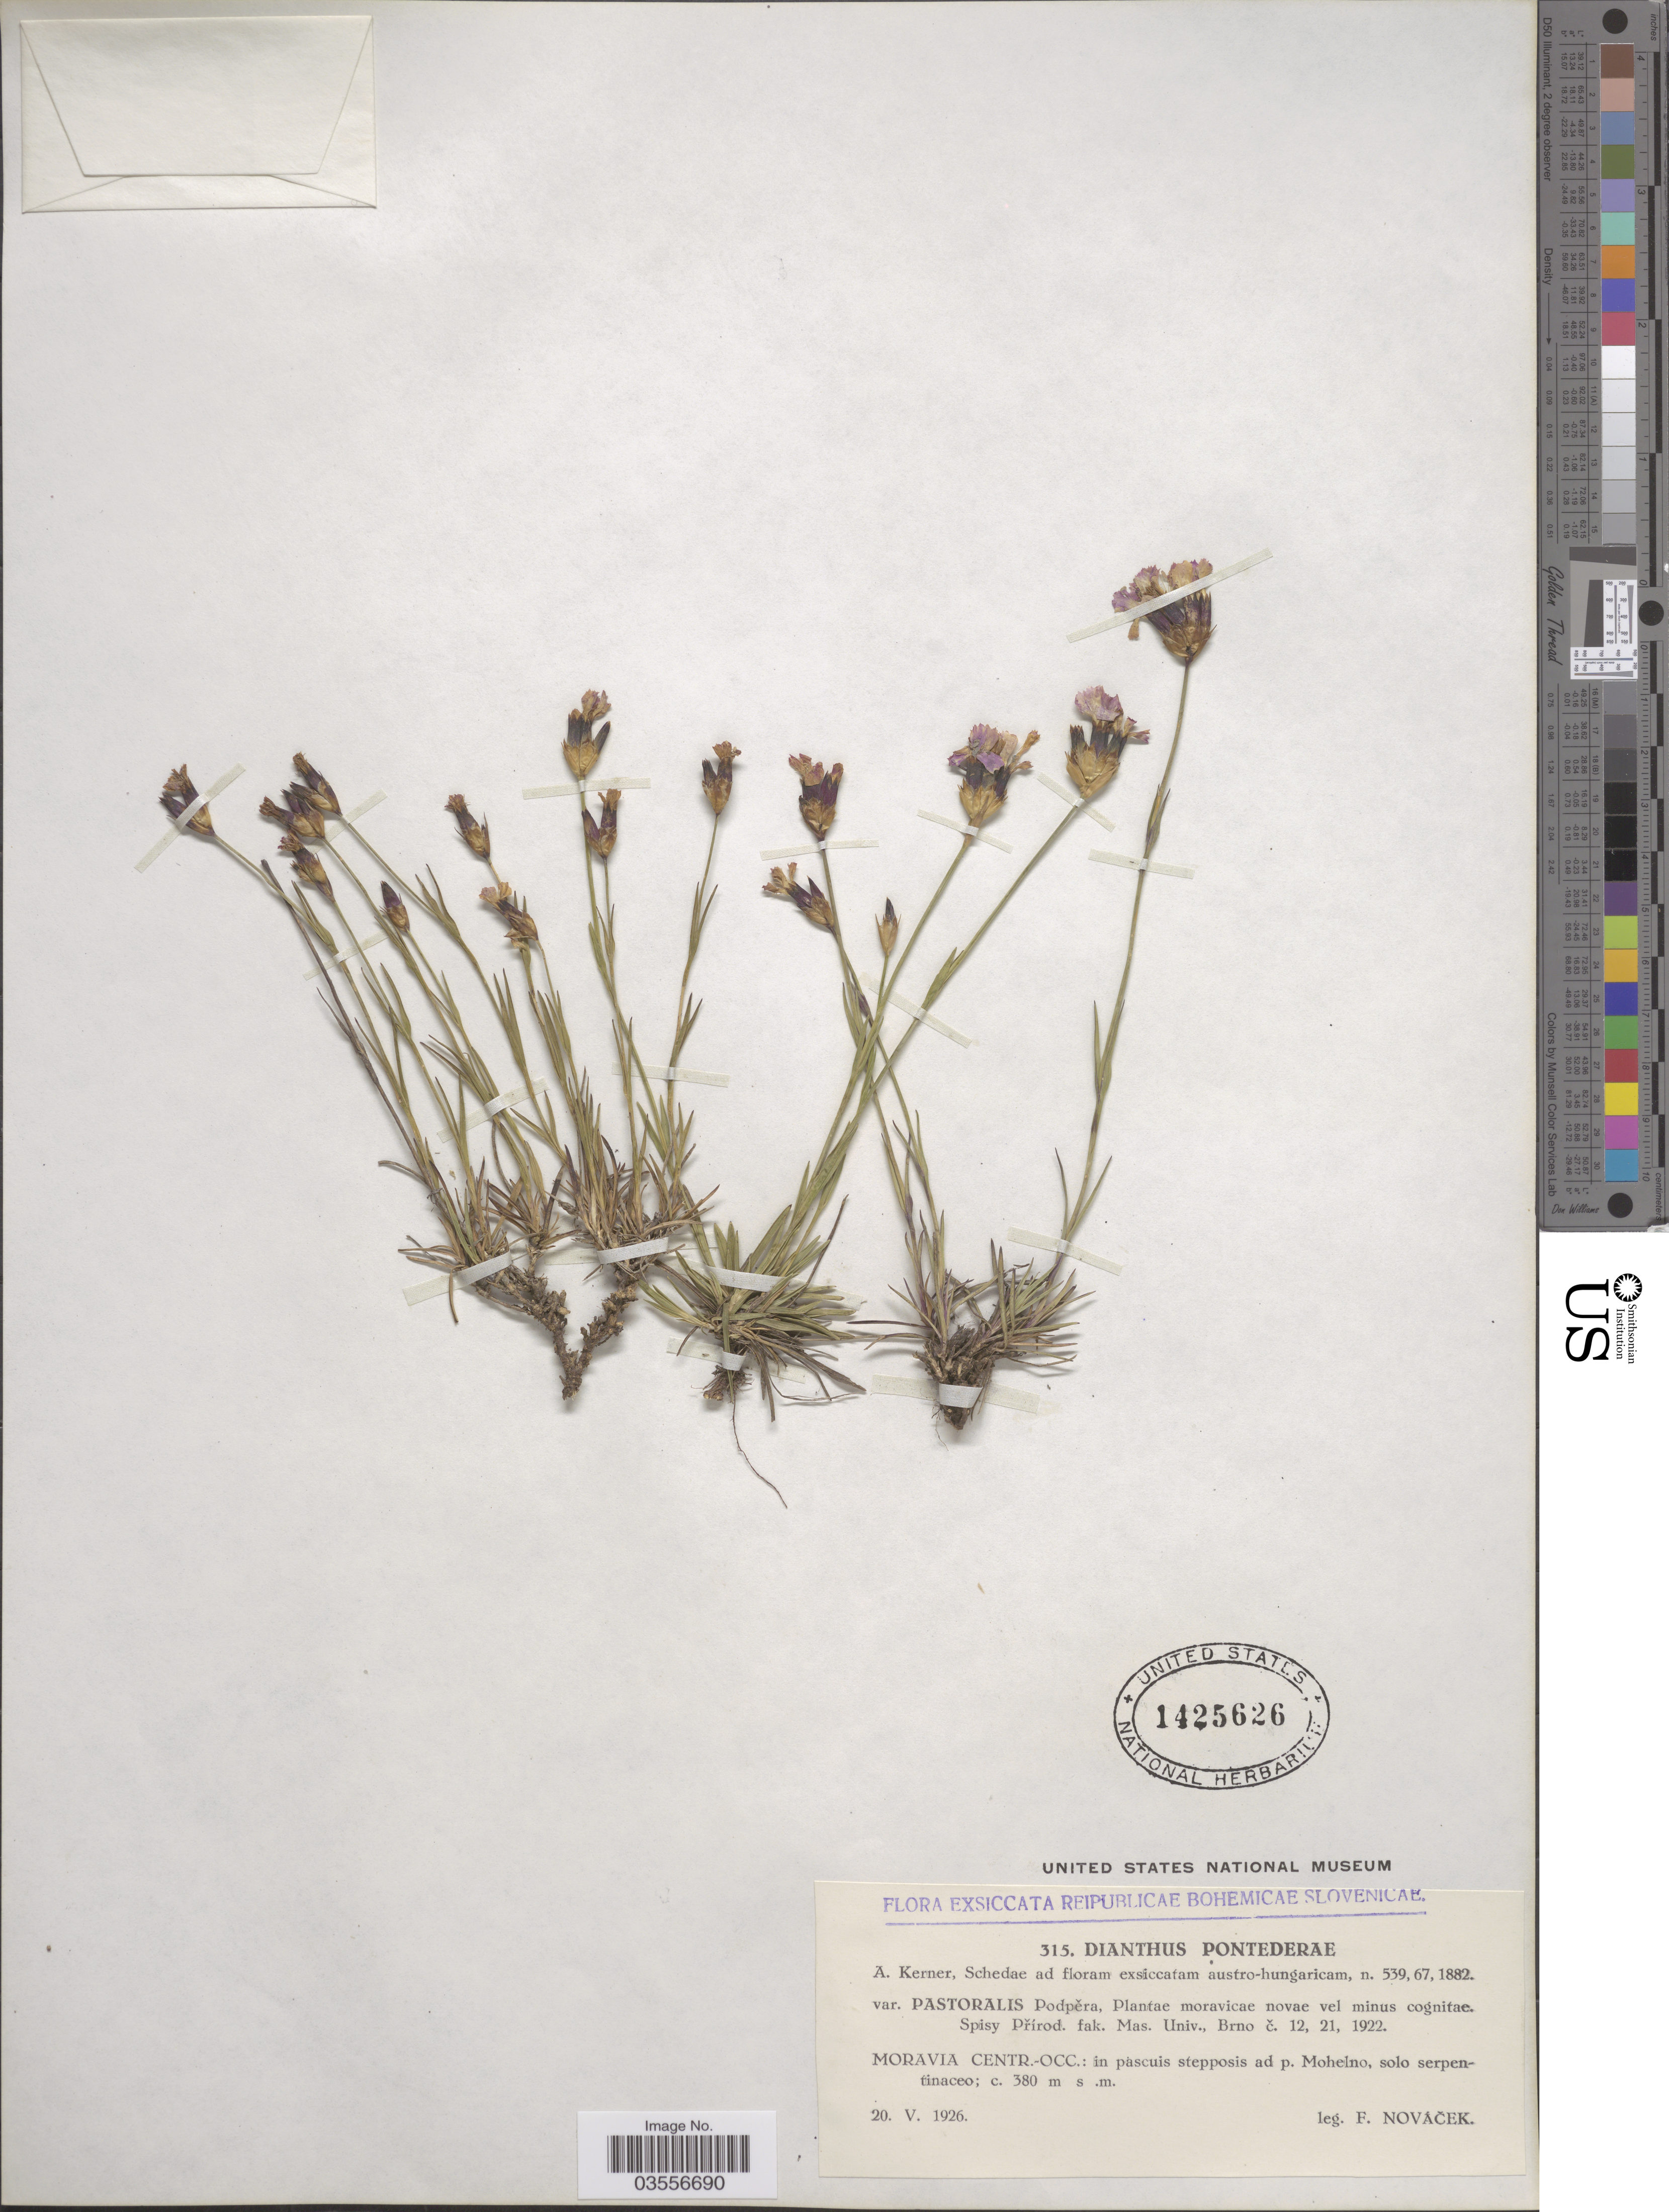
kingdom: Plantae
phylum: Tracheophyta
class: Magnoliopsida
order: Caryophyllales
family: Caryophyllaceae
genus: Dianthus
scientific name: Dianthus pontederae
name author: A. Kern.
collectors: F. Novacek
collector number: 315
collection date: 1926-05-20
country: Czechia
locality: Moravia Centr.-Occ.: in pascuis stepposis ad p. Mohelno, solo serpentinaceo.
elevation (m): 380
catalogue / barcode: US 1425626